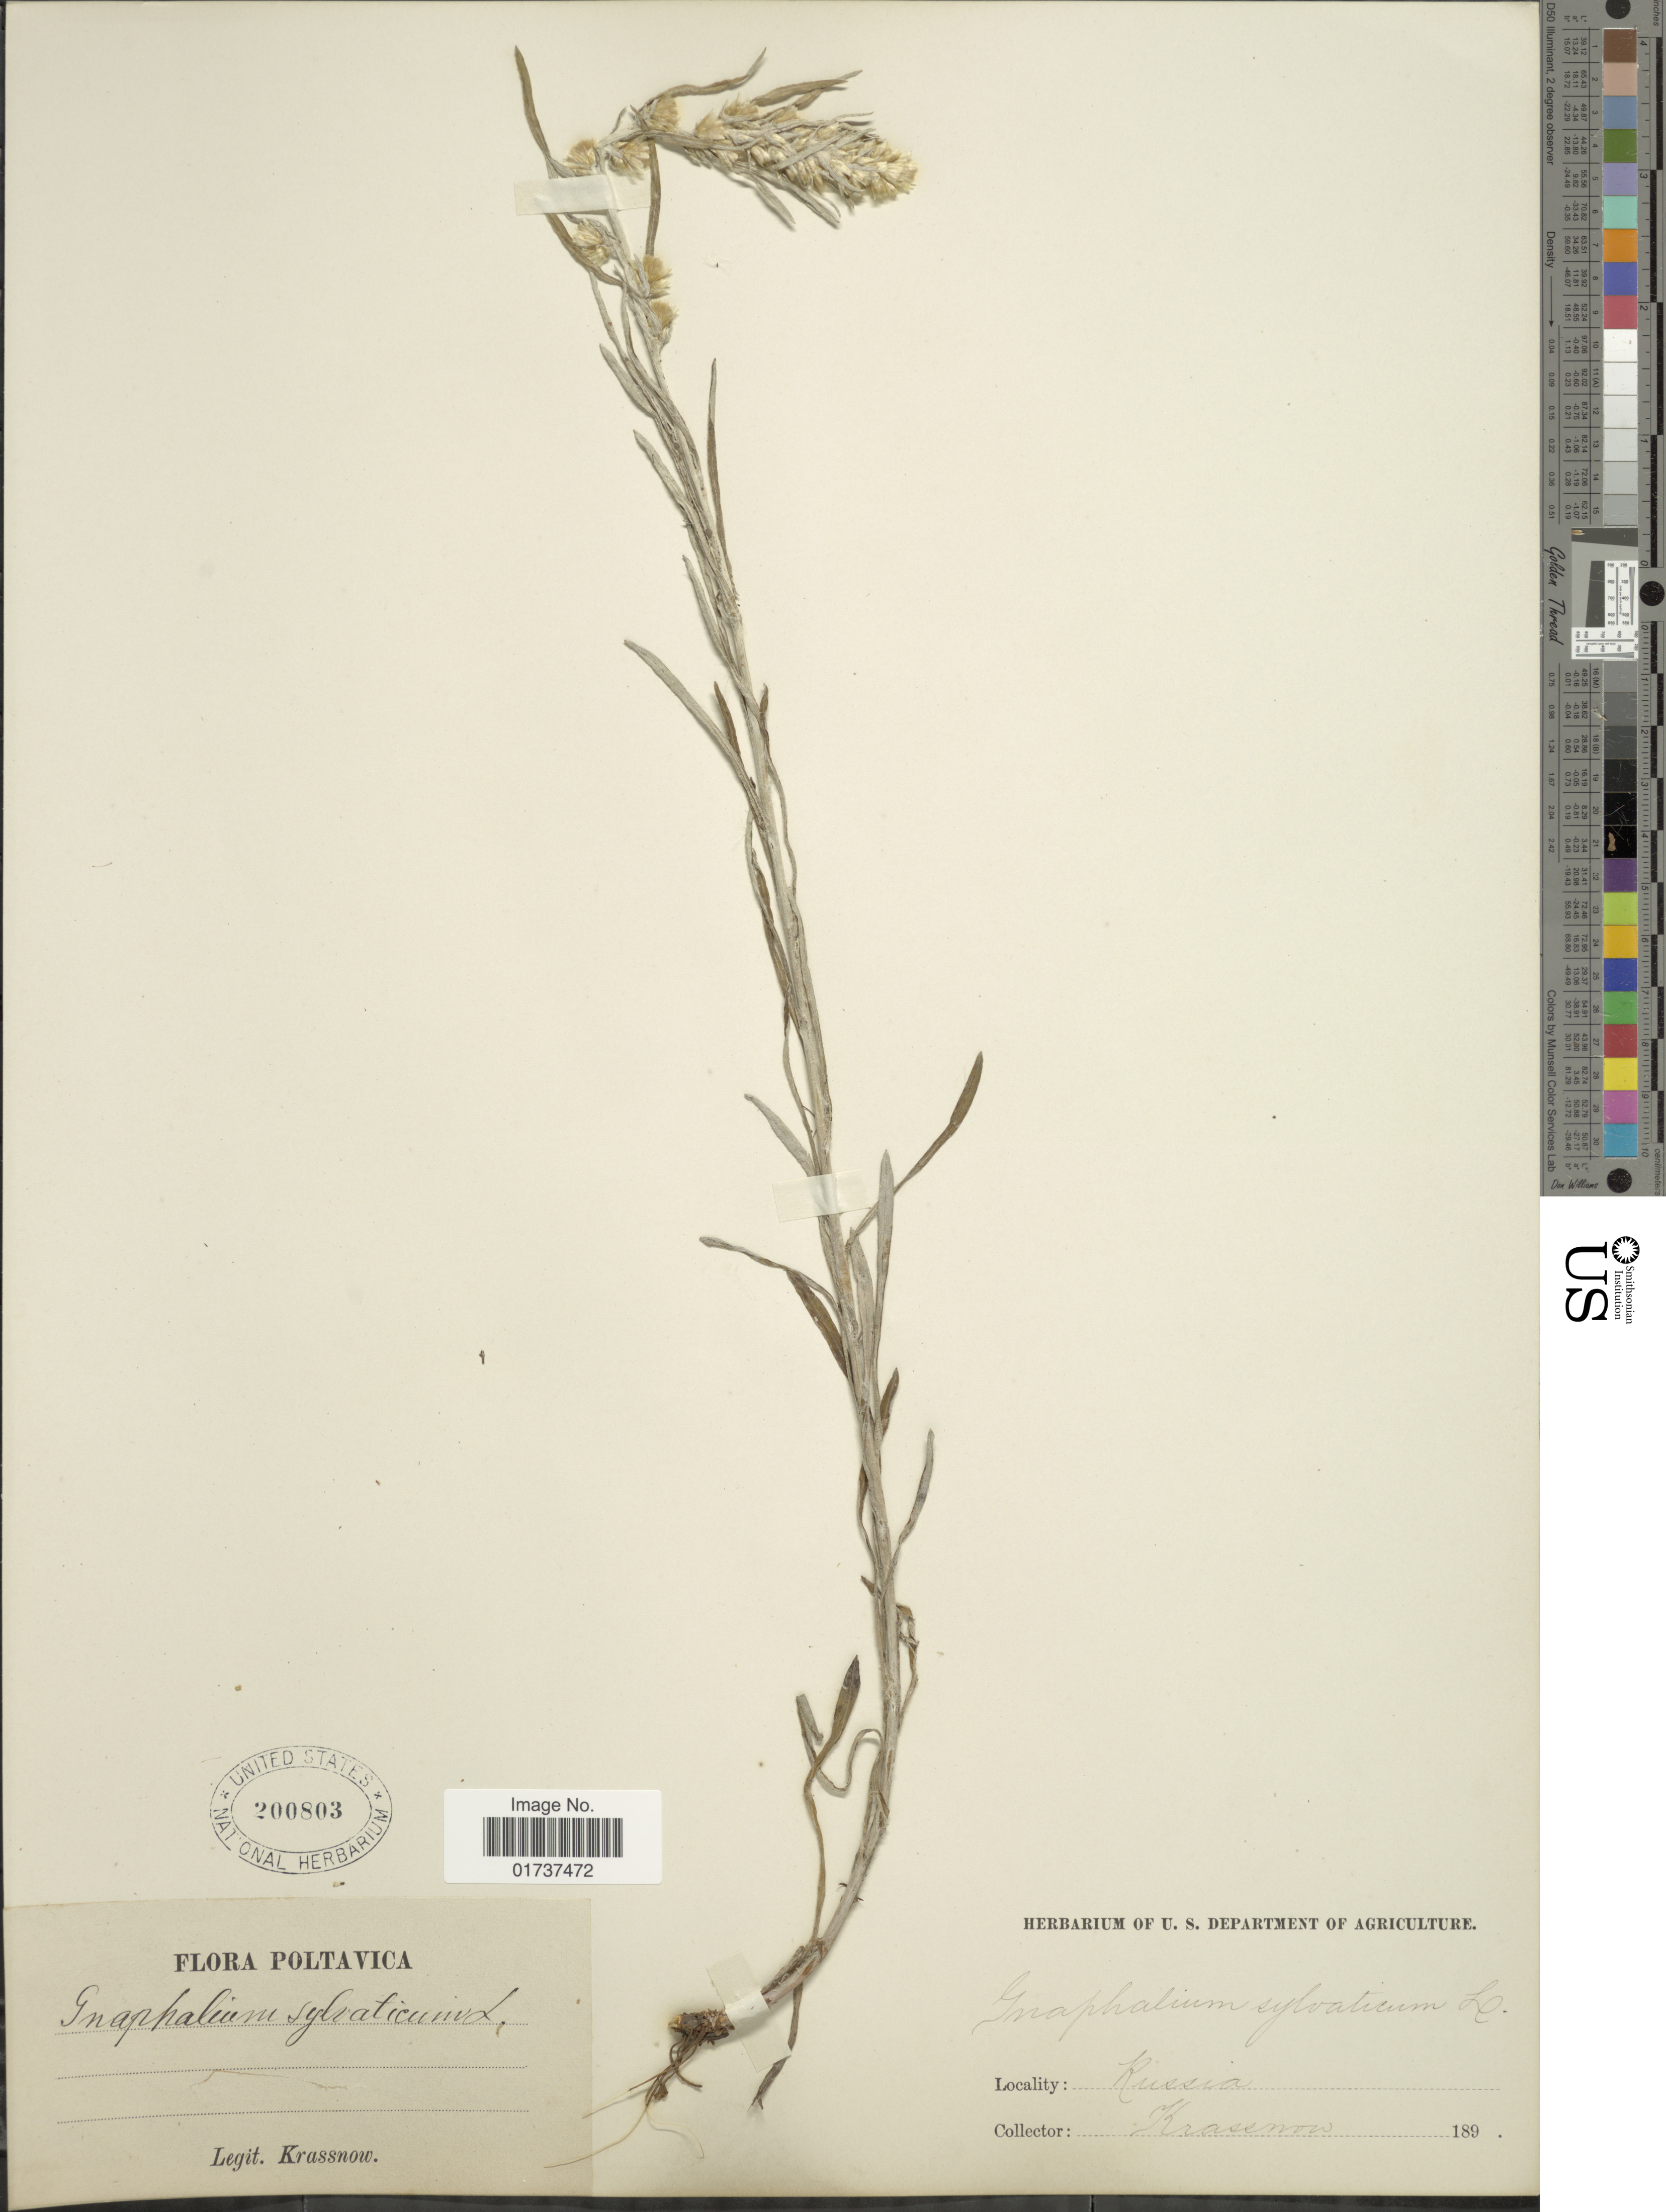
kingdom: Plantae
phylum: Tracheophyta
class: Magnoliopsida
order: Asterales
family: Asteraceae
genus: Gnaphalium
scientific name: Gnaphalium sylvaticum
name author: L.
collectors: -. Krassnow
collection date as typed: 189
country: Ukraine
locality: Poltavica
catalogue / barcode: US 200803